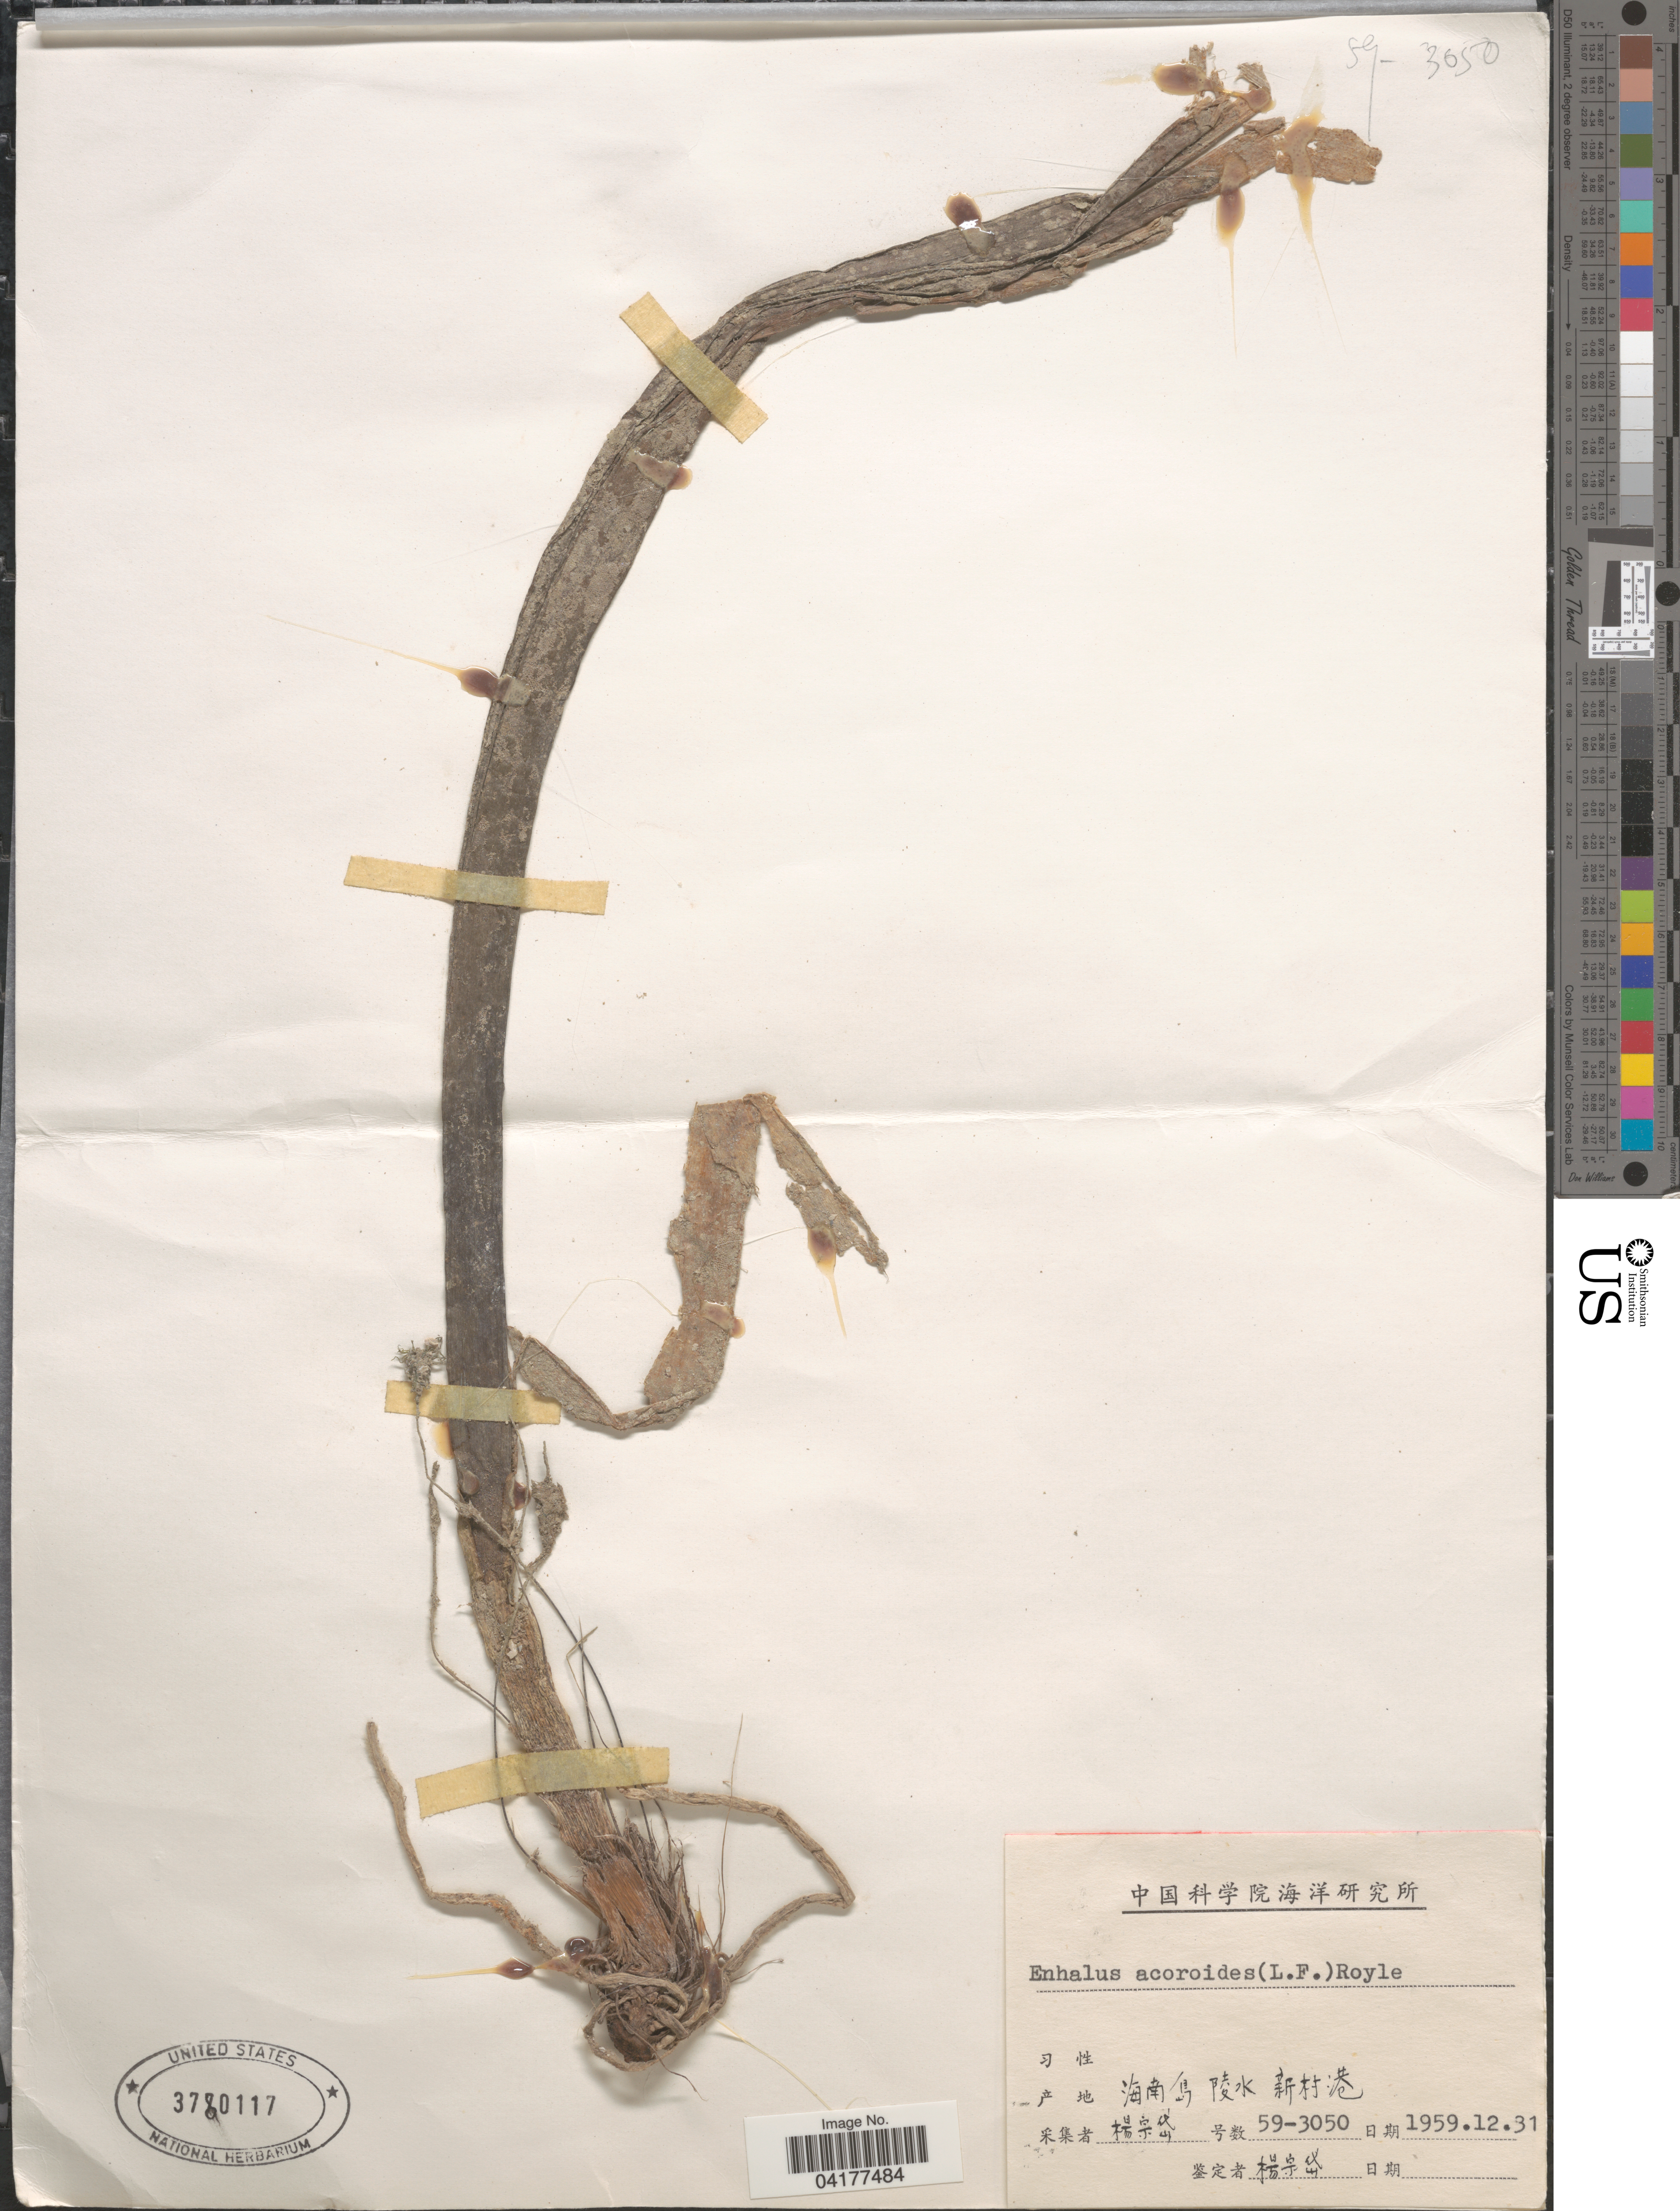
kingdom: Plantae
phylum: Tracheophyta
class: Liliopsida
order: Alismatales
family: Hydrocharitaceae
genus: Enhalus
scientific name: Enhalus acoroides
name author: (L. f.) Royle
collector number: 59-3050?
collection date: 1959-12-31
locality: X.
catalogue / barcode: US 3780117